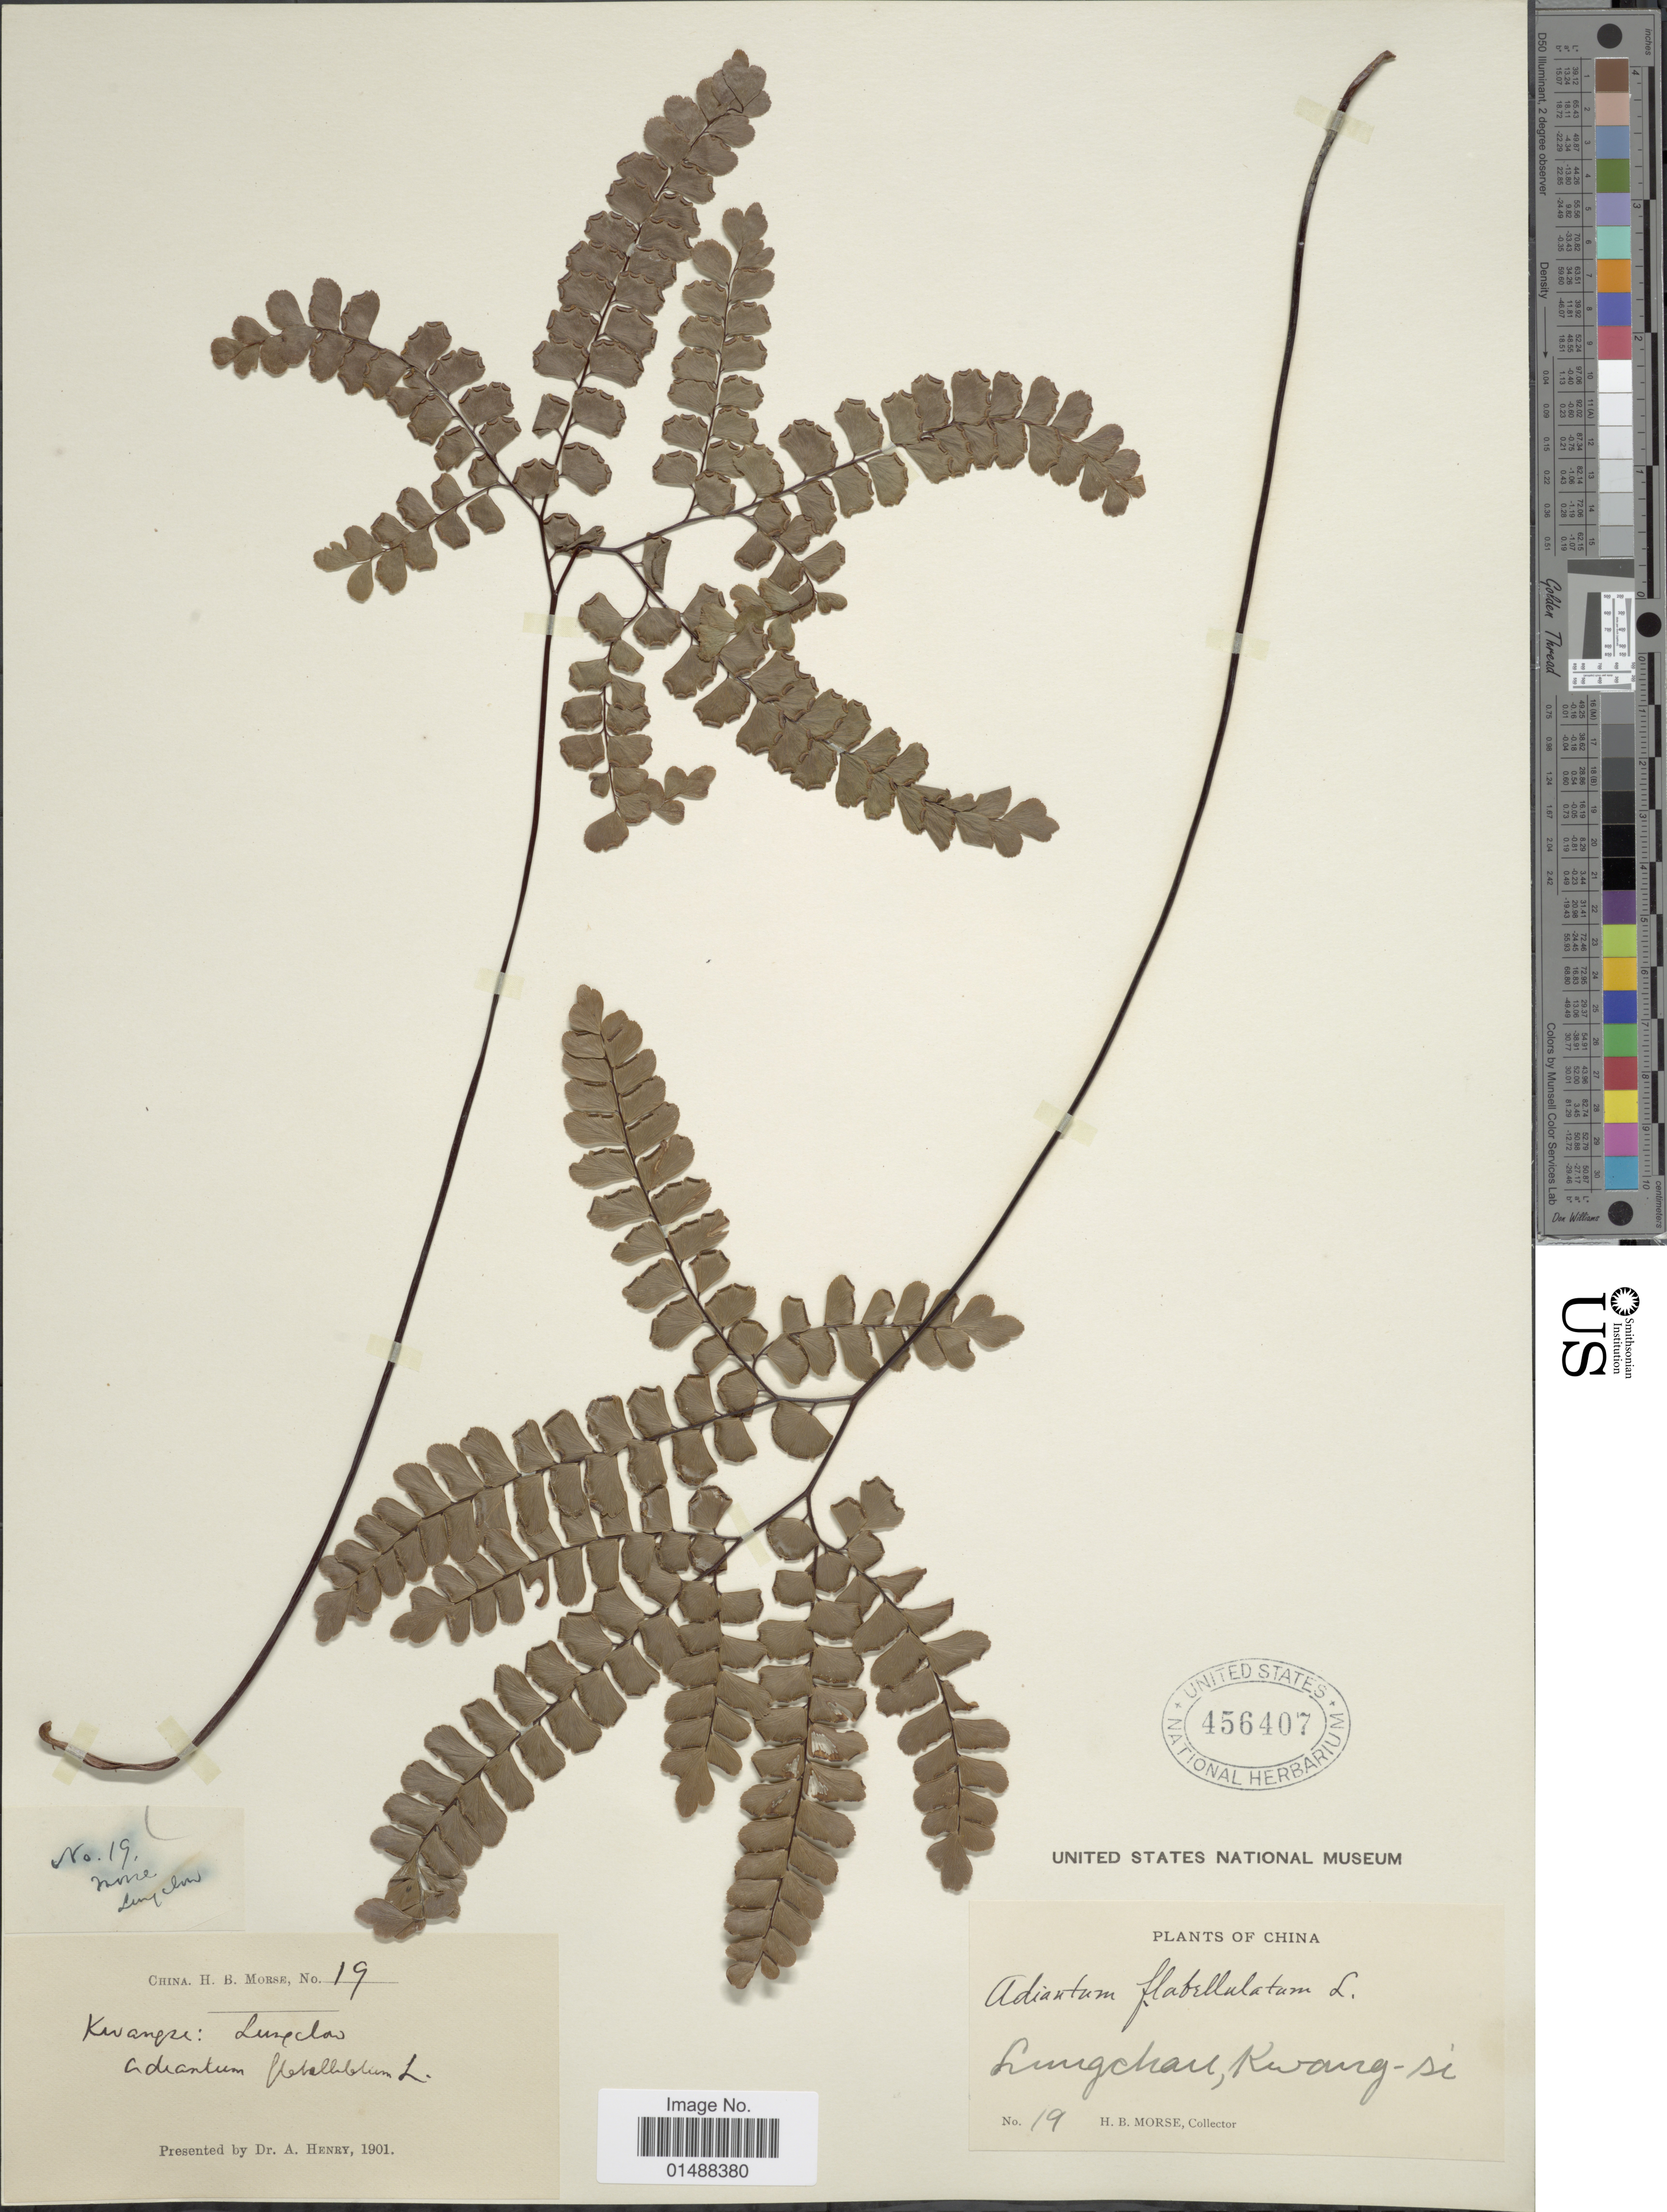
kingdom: Plantae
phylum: Tracheophyta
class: Polypodiopsida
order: Polypodiales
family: Pteridaceae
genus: Adiantum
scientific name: Adiantum flabellulatum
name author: L.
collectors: H. Morse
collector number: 19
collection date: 1901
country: China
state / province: Guangxi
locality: China, Lungchau, Kwang-si.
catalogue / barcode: US 456407